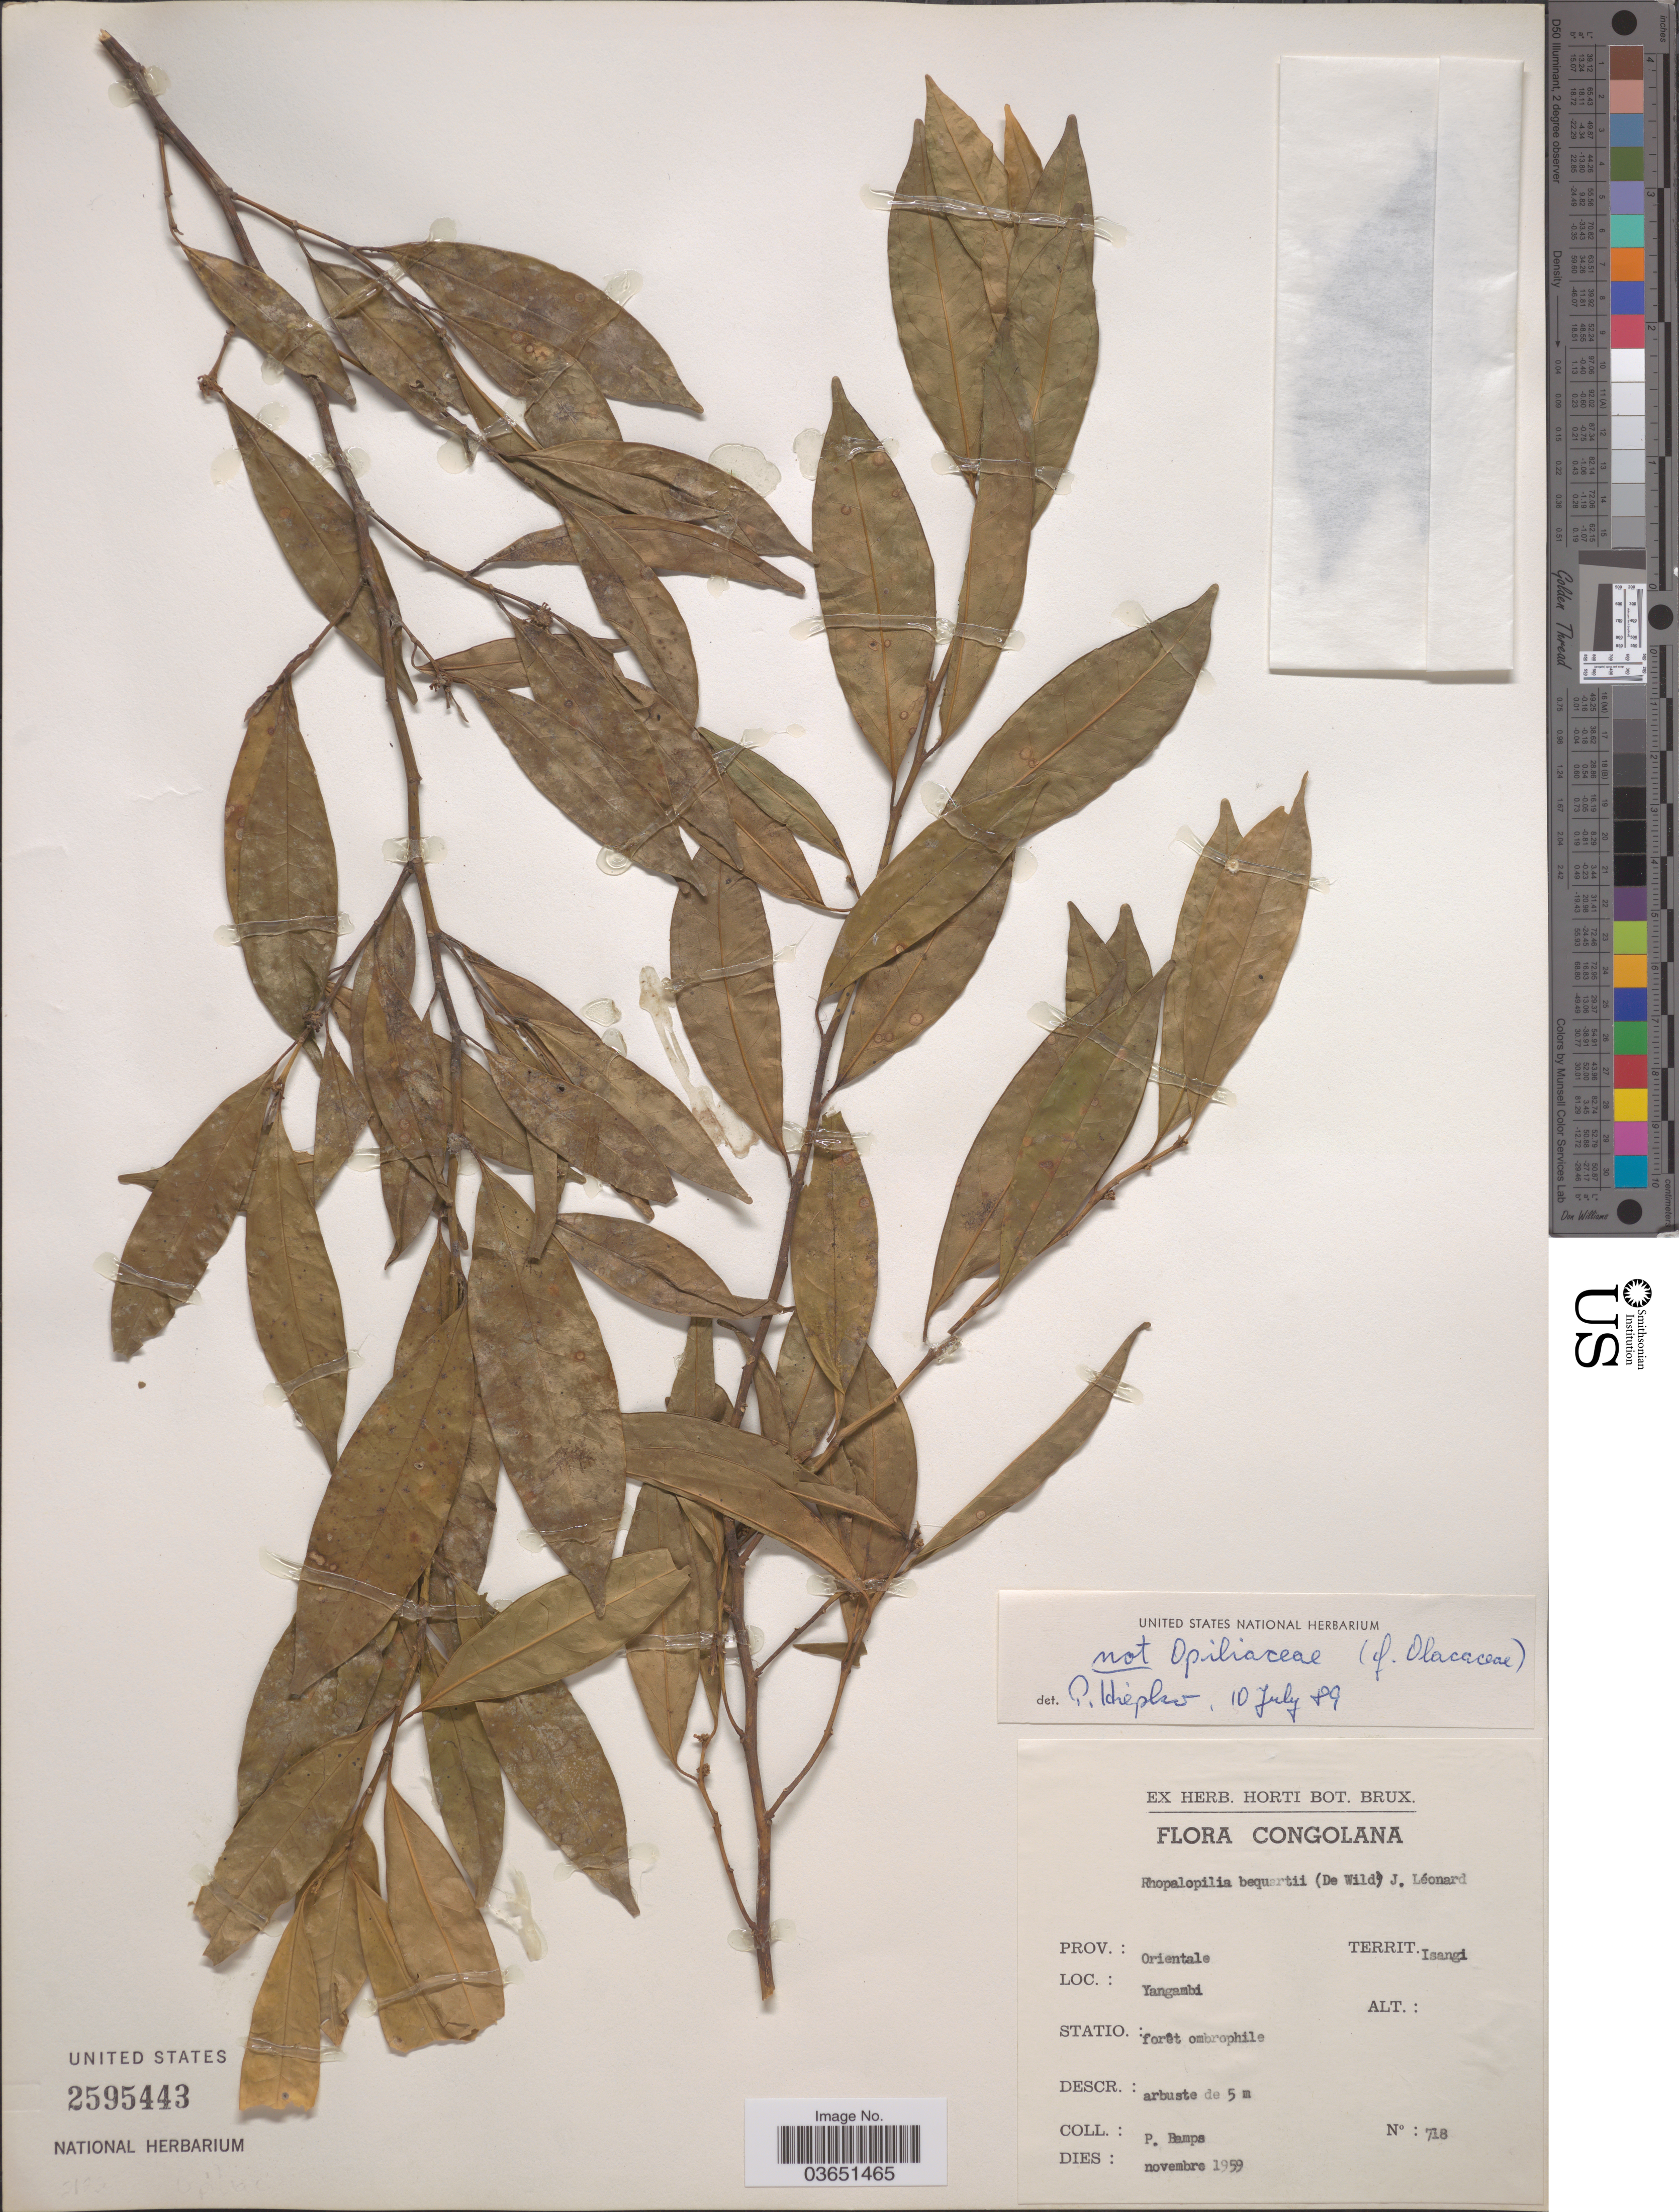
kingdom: Plantae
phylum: Tracheophyta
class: Magnoliopsida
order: Santalales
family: Olacaceae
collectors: P. Bamps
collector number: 718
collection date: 1959-11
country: Congo, Democratic Republic of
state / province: Tshopo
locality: Congolana. Prov.: Orientale. Territ. Isangi. Yangambi.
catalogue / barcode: US 2595443